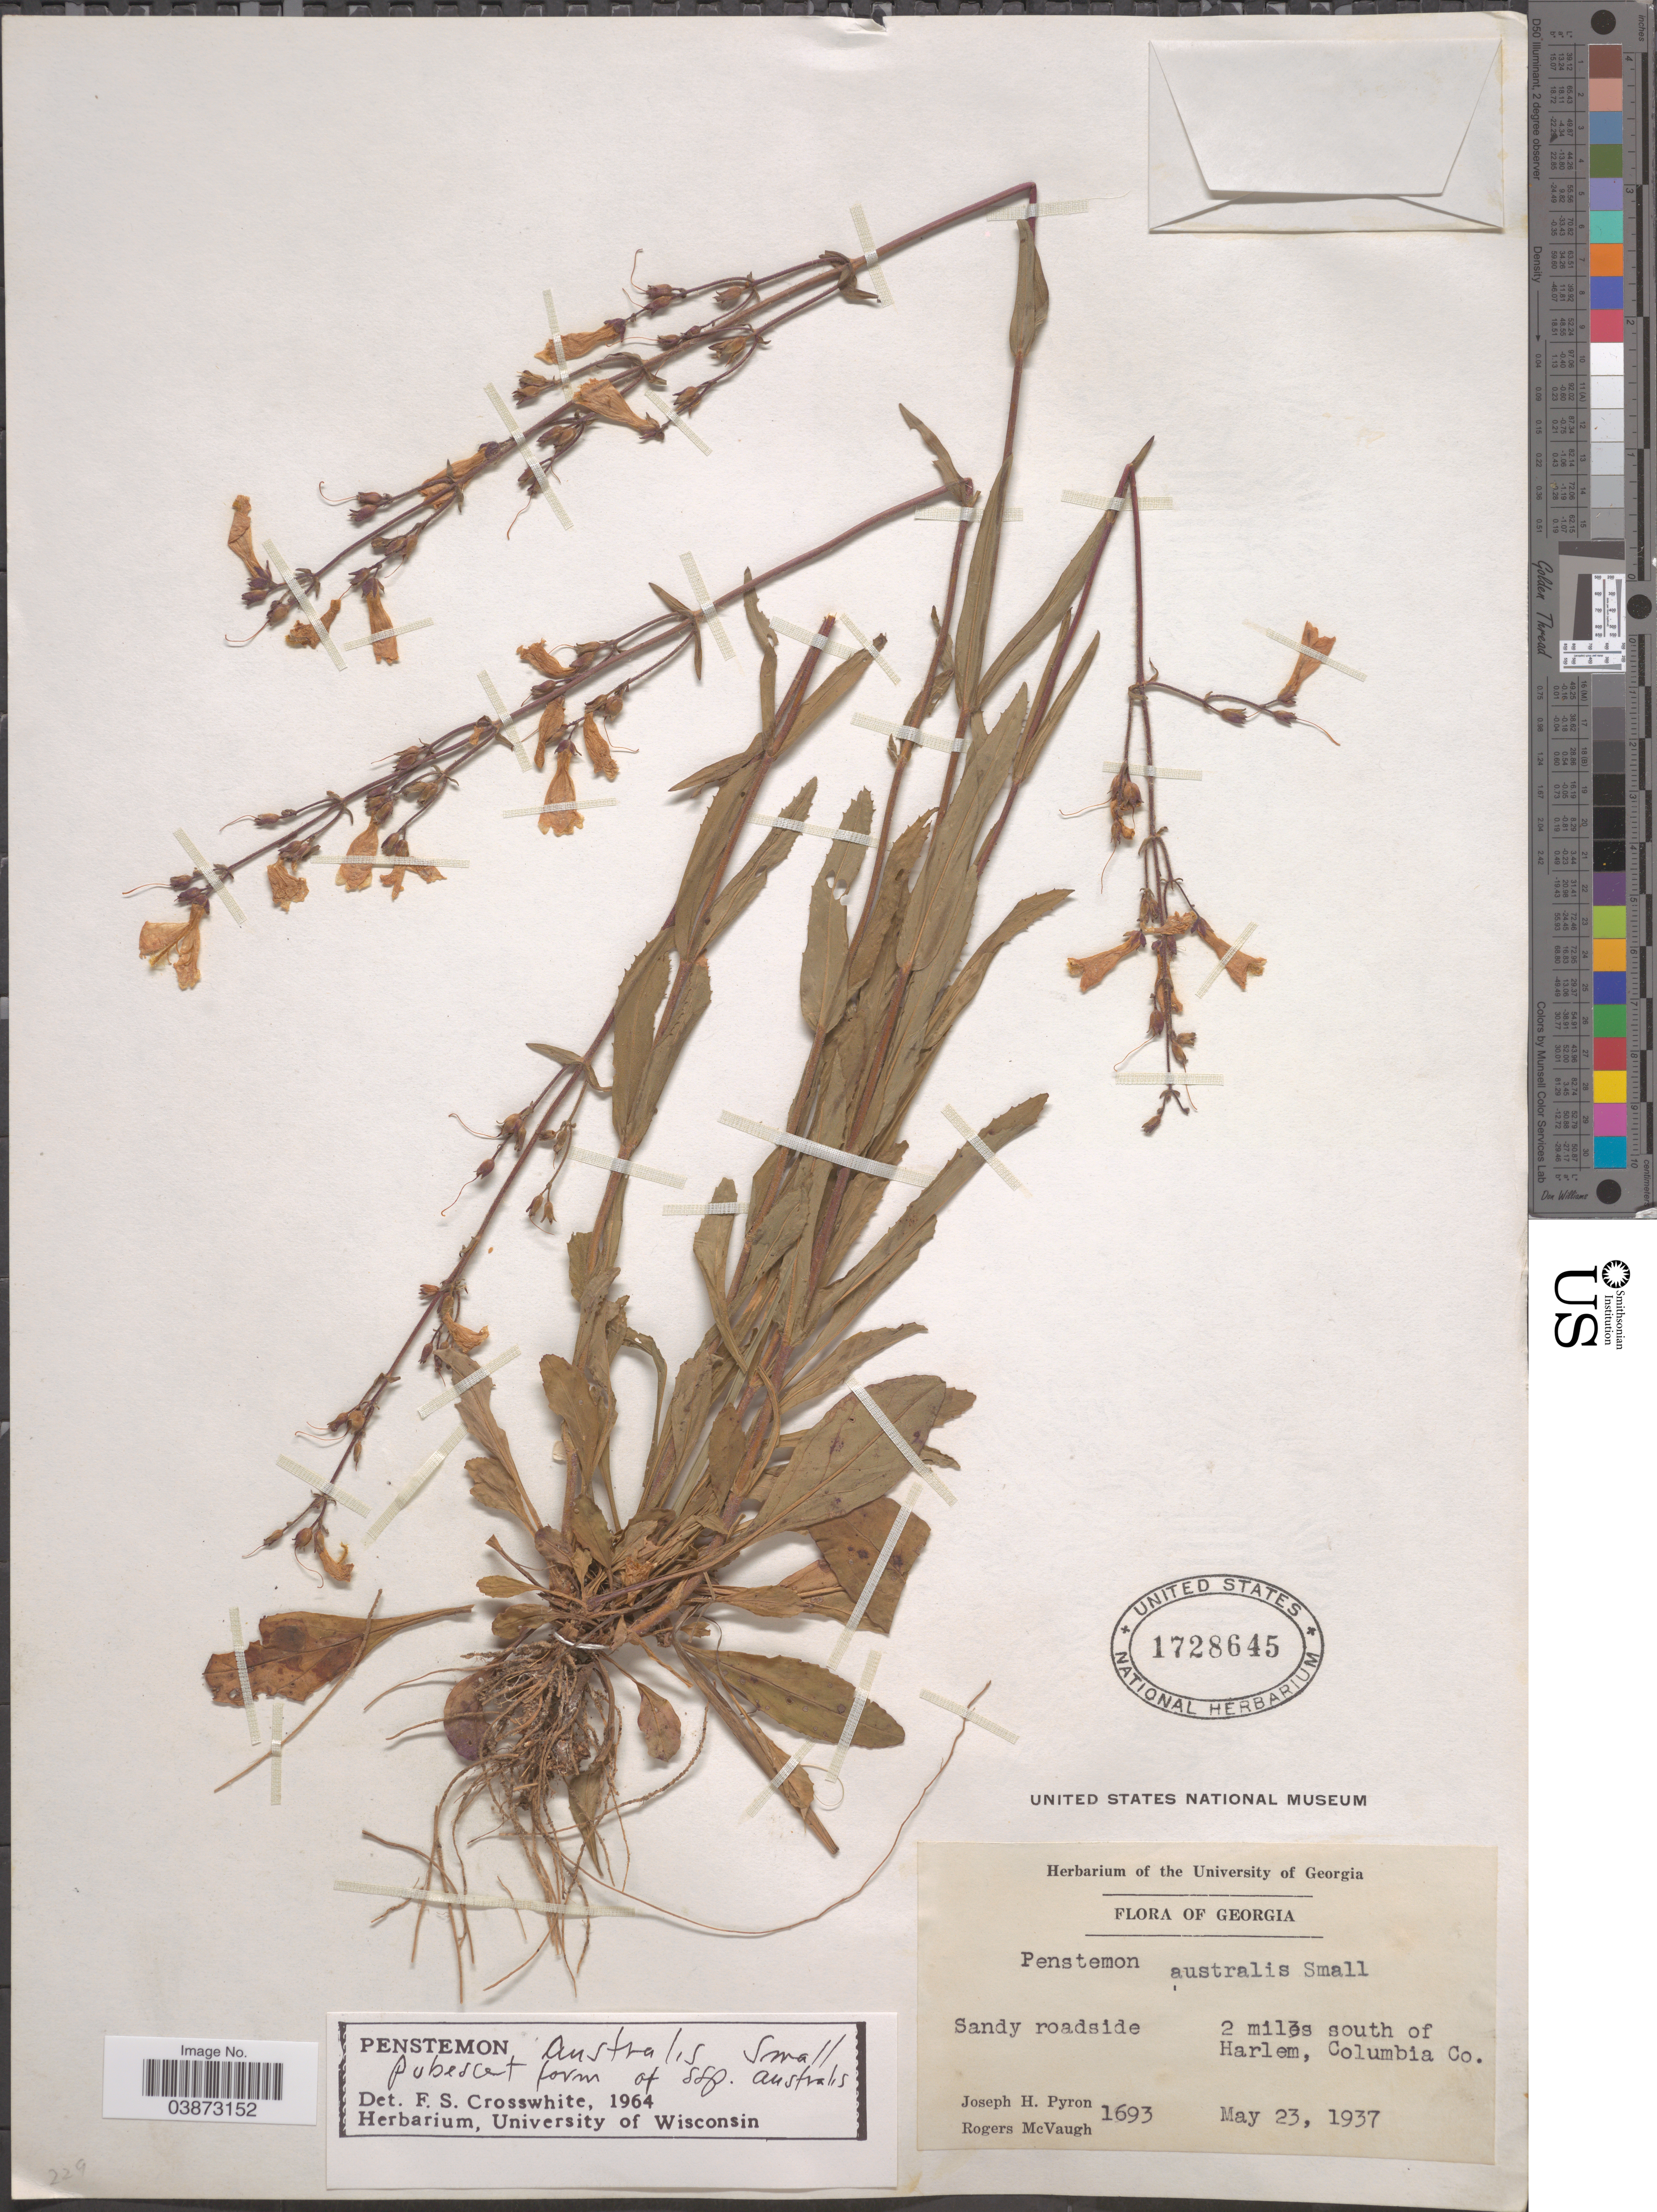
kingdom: Plantae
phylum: Tracheophyta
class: Magnoliopsida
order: Lamiales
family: Plantaginaceae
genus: Penstemon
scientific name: Penstemon australis subsp. australis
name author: Small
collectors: J. H. Pyron & R. McVaugh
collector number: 1693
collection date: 1937-05-23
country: United States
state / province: Georgia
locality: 2 miles south of Harlem, Columbia Co.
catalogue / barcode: US 1728645